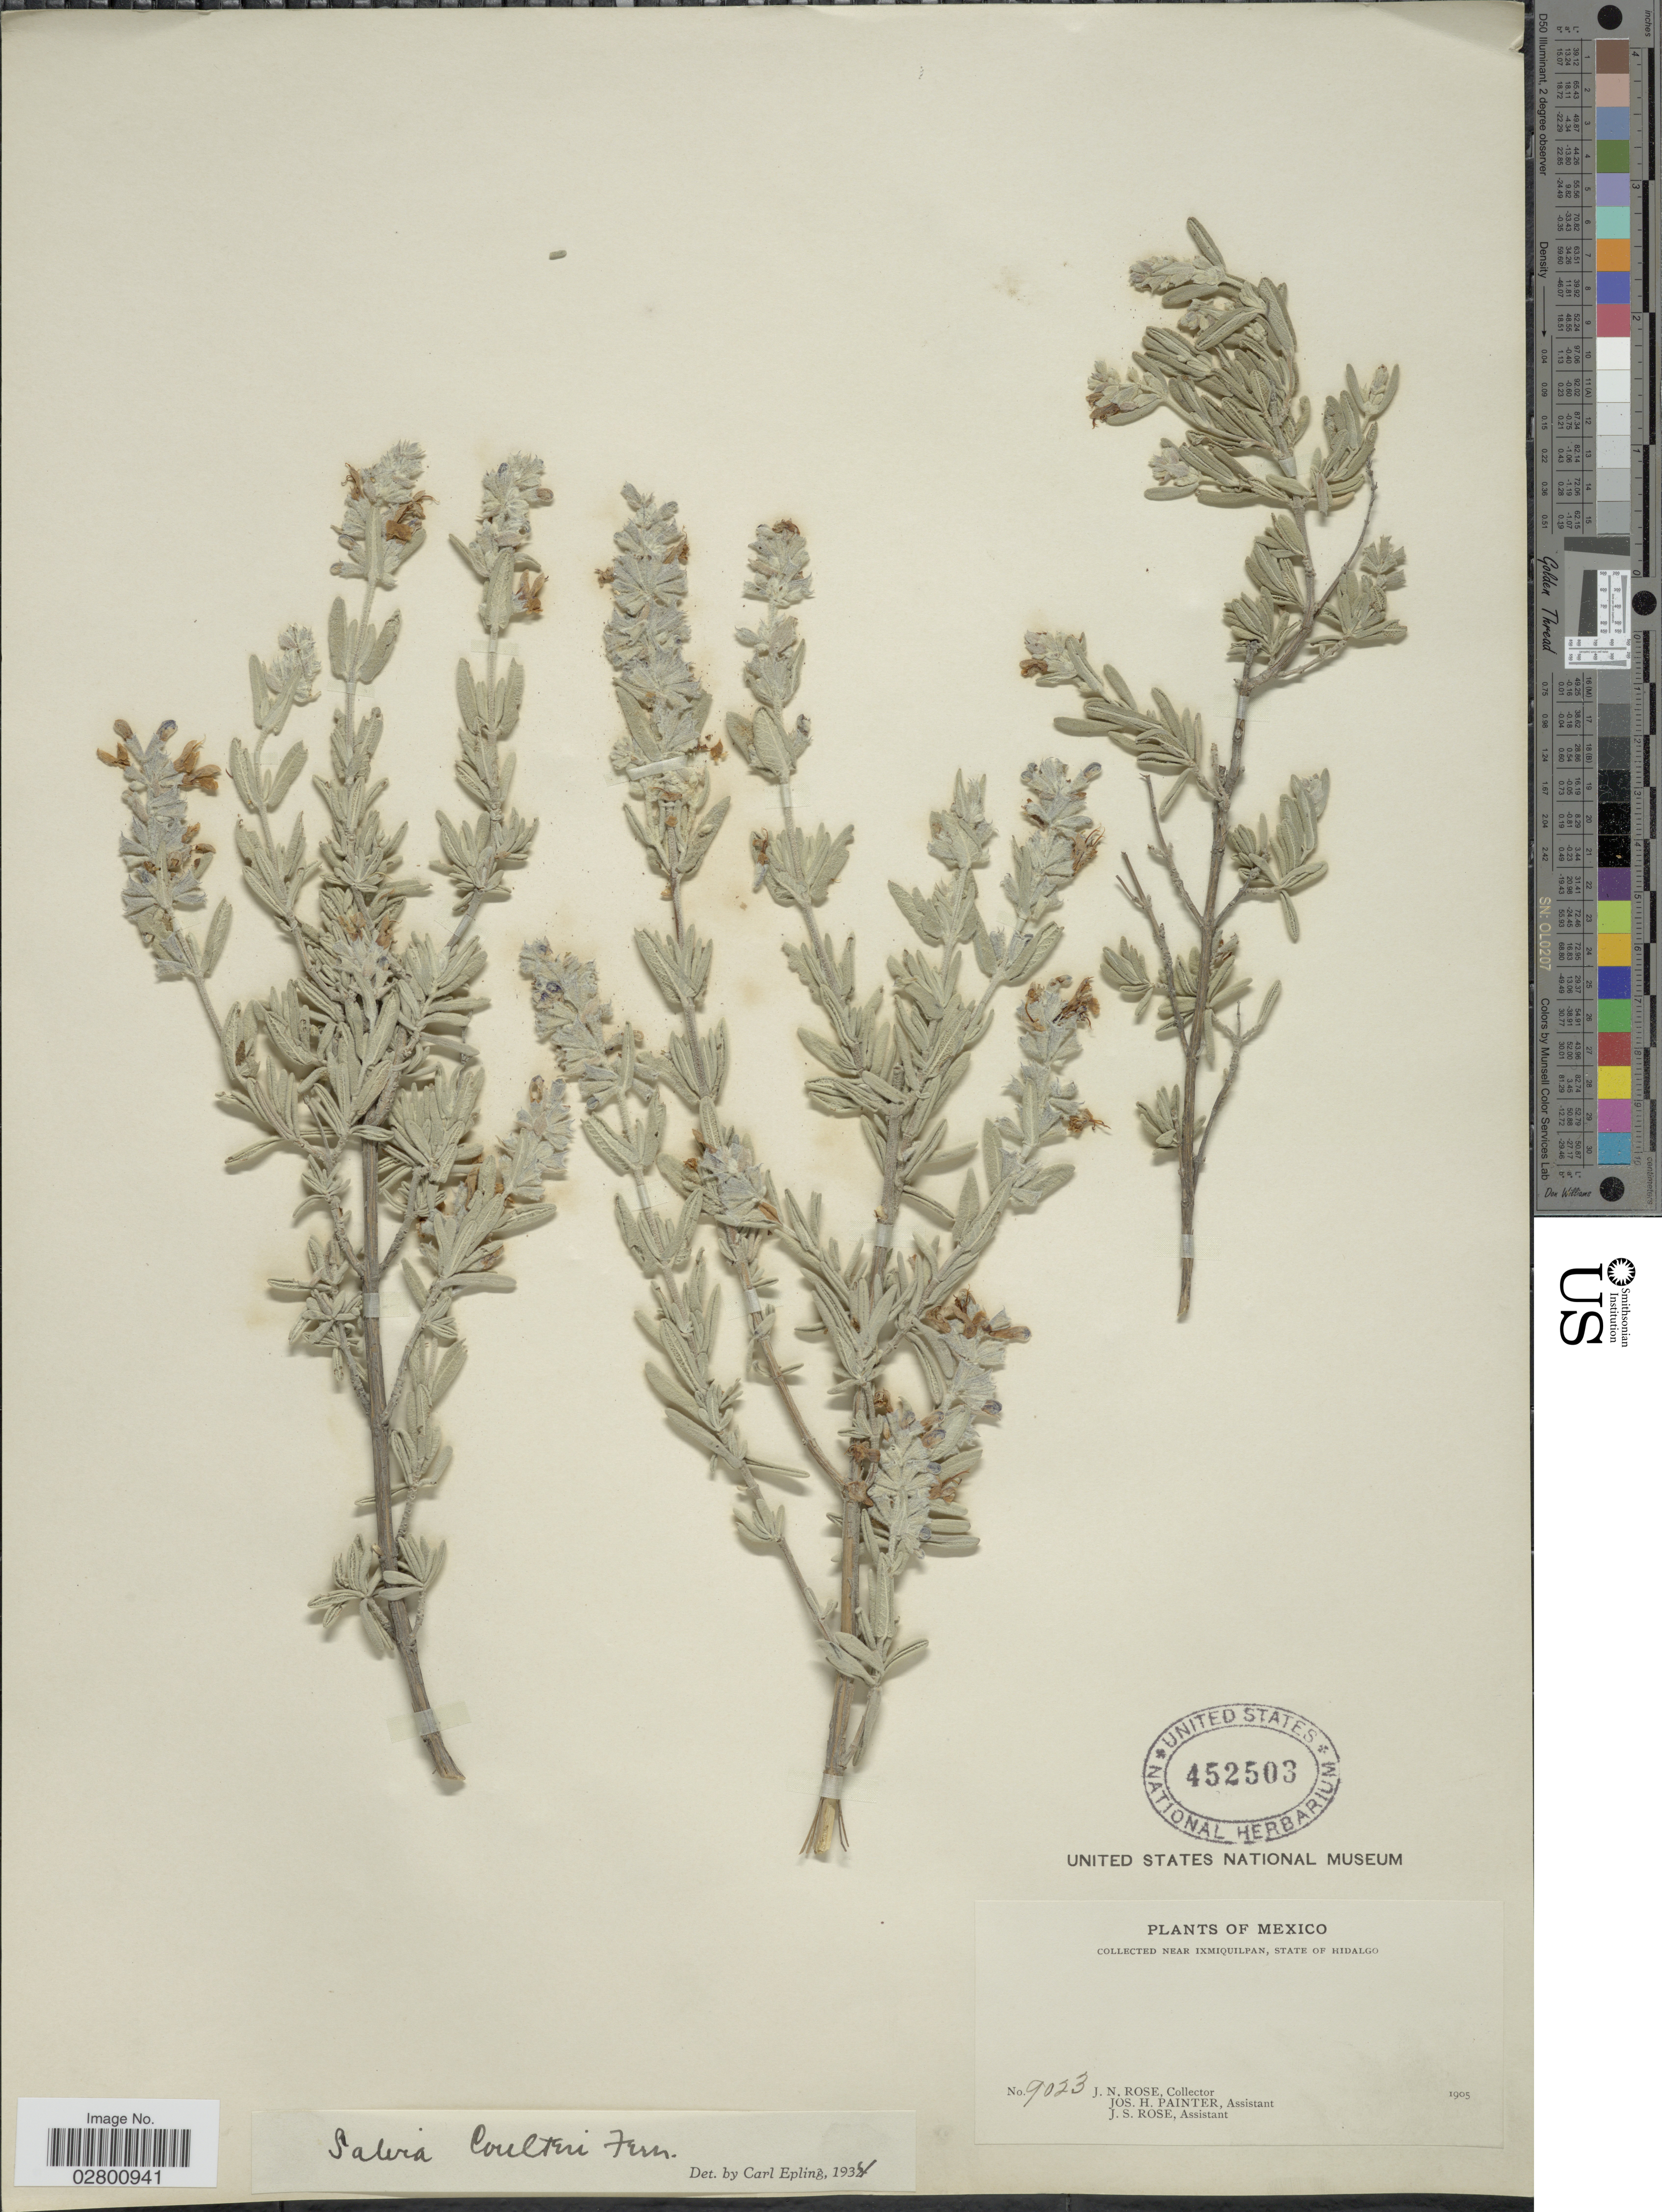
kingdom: Plantae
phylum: Tracheophyta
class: Magnoliopsida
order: Lamiales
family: Lamiaceae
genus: Salvia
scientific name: Salvia coulteri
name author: Fernald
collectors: J. N. Rose, J. H. Painter & J. S. Rose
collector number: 9023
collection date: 1905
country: Mexico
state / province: Hidalgo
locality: Near Ixmiquilpan.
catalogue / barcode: US 452503